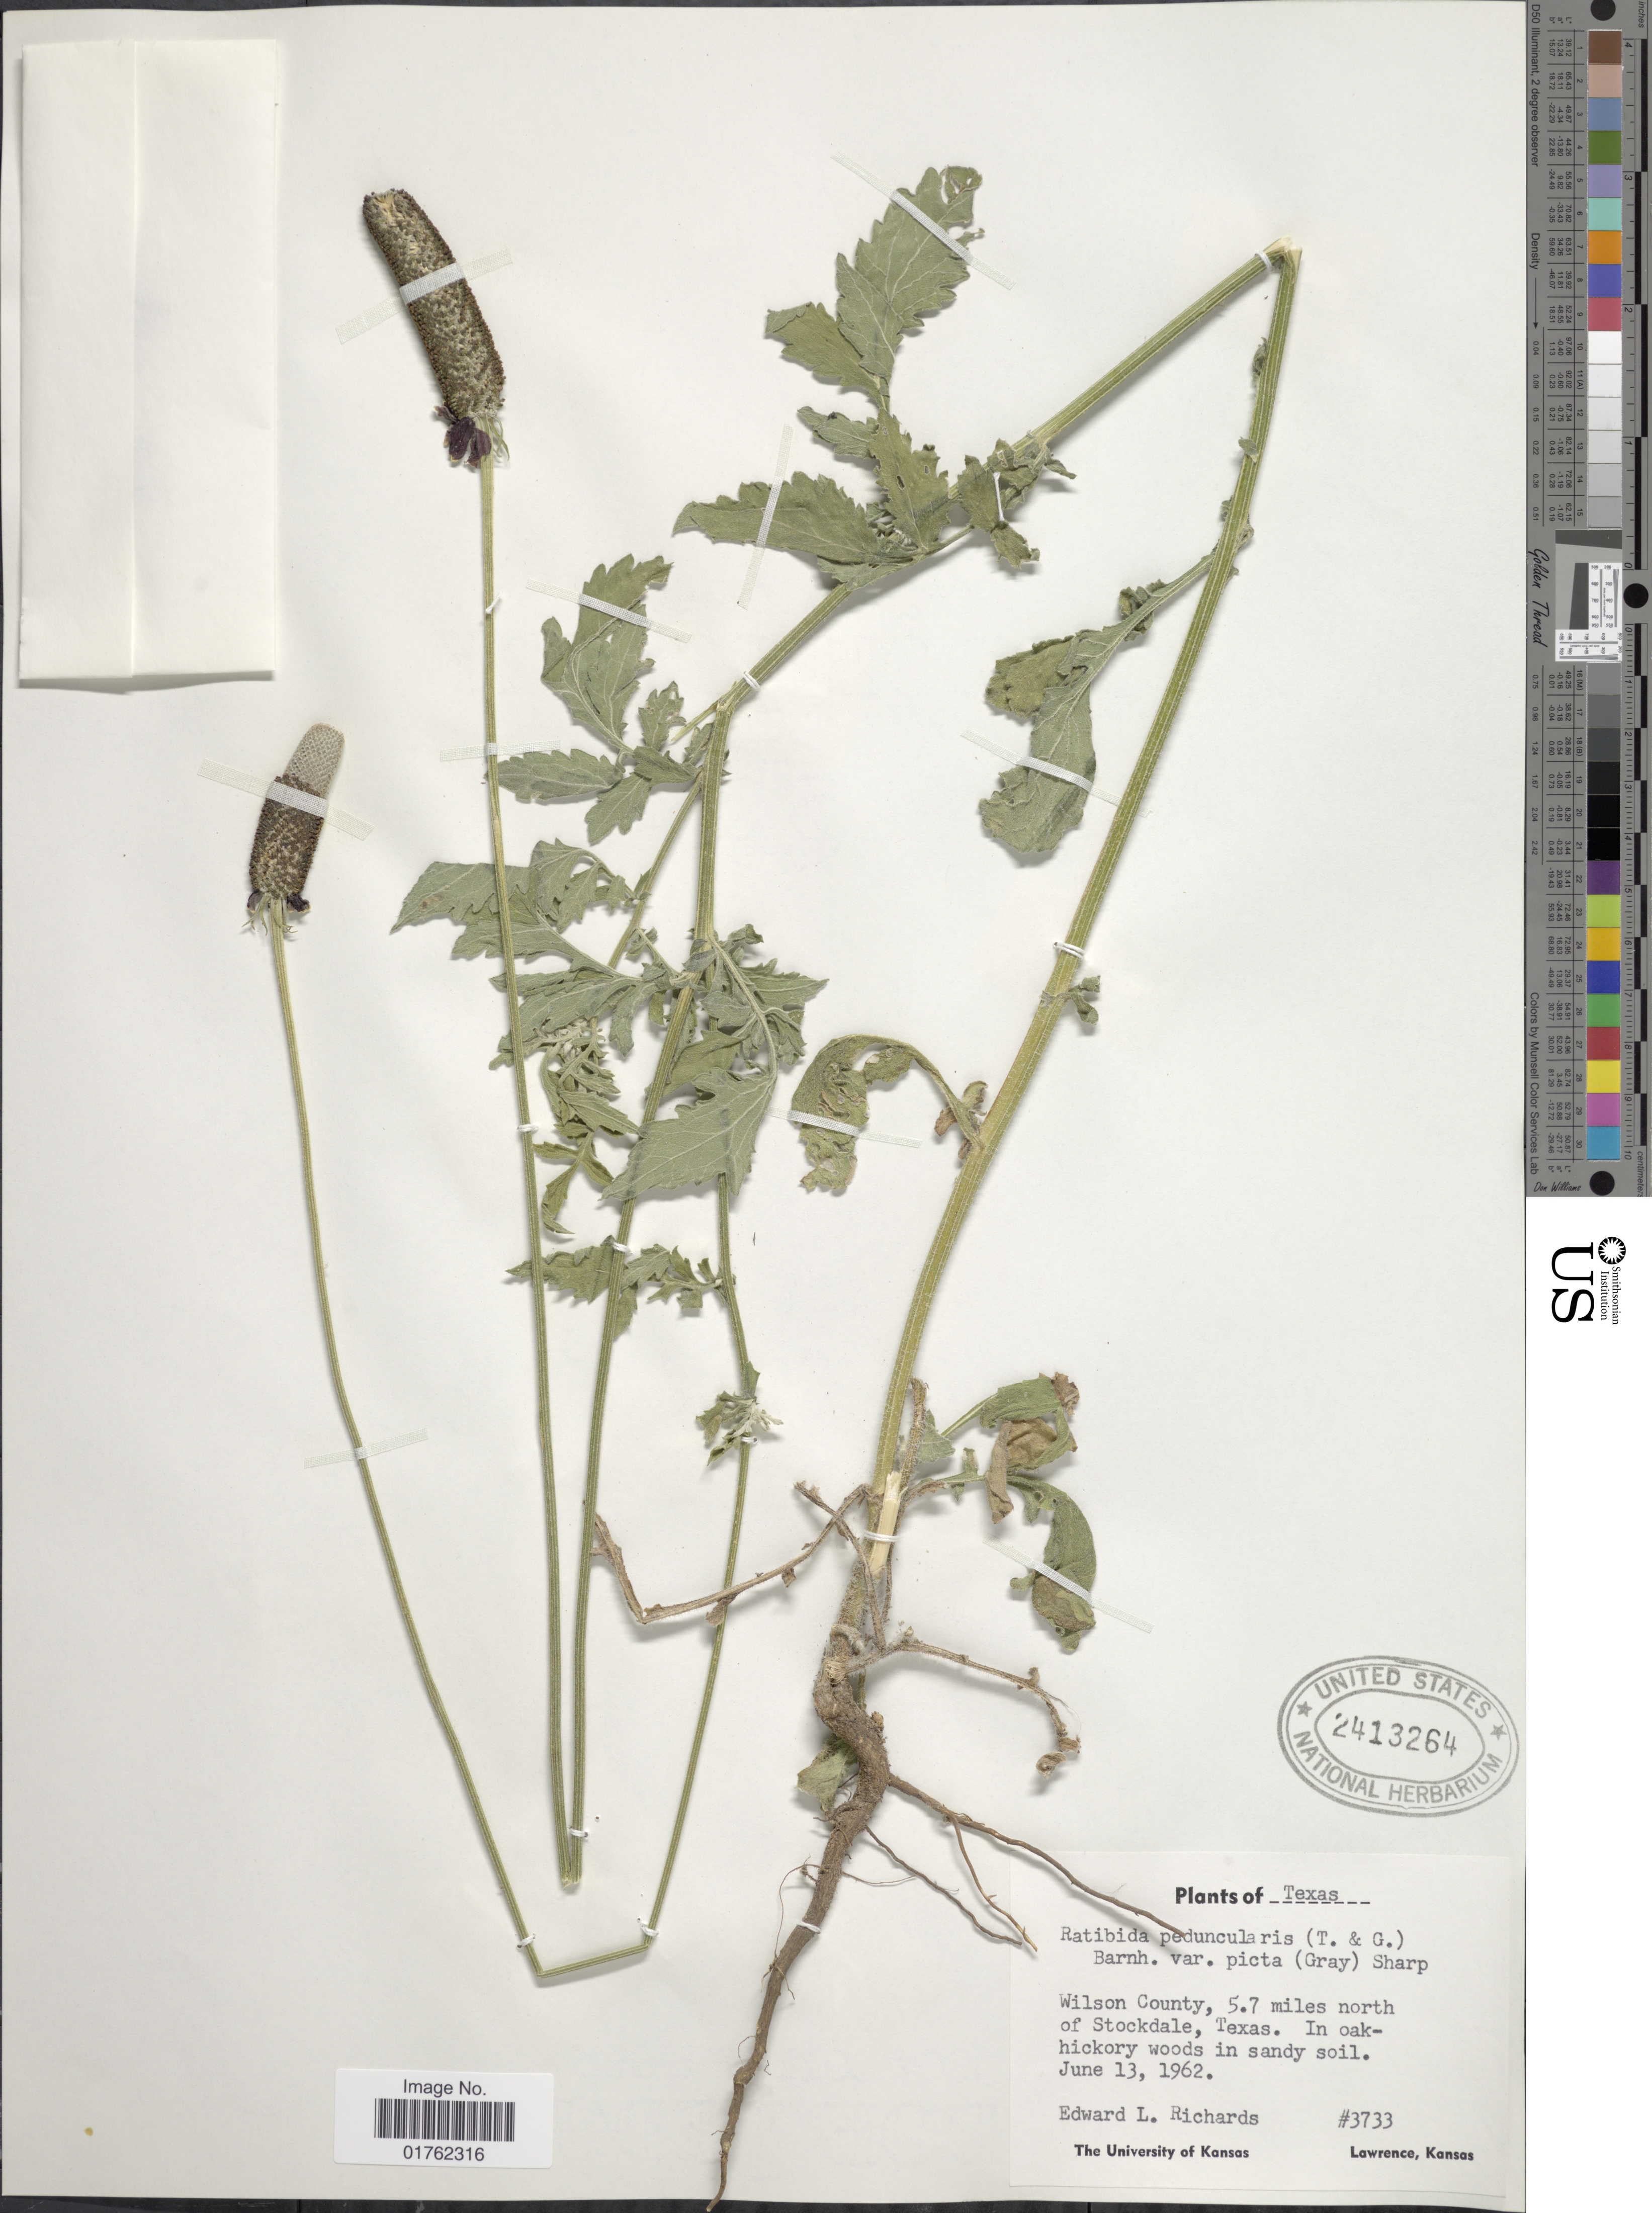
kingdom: Plantae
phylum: Tracheophyta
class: Magnoliopsida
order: Asterales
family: Asteraceae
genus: Ratibida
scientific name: Ratibida peduncularis var. picta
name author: (A. Gray)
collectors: E. Richards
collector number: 3733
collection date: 1962-06-13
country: United States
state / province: Texas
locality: Wilson County, 5.7 miles north of Stockdale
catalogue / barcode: US 2413264